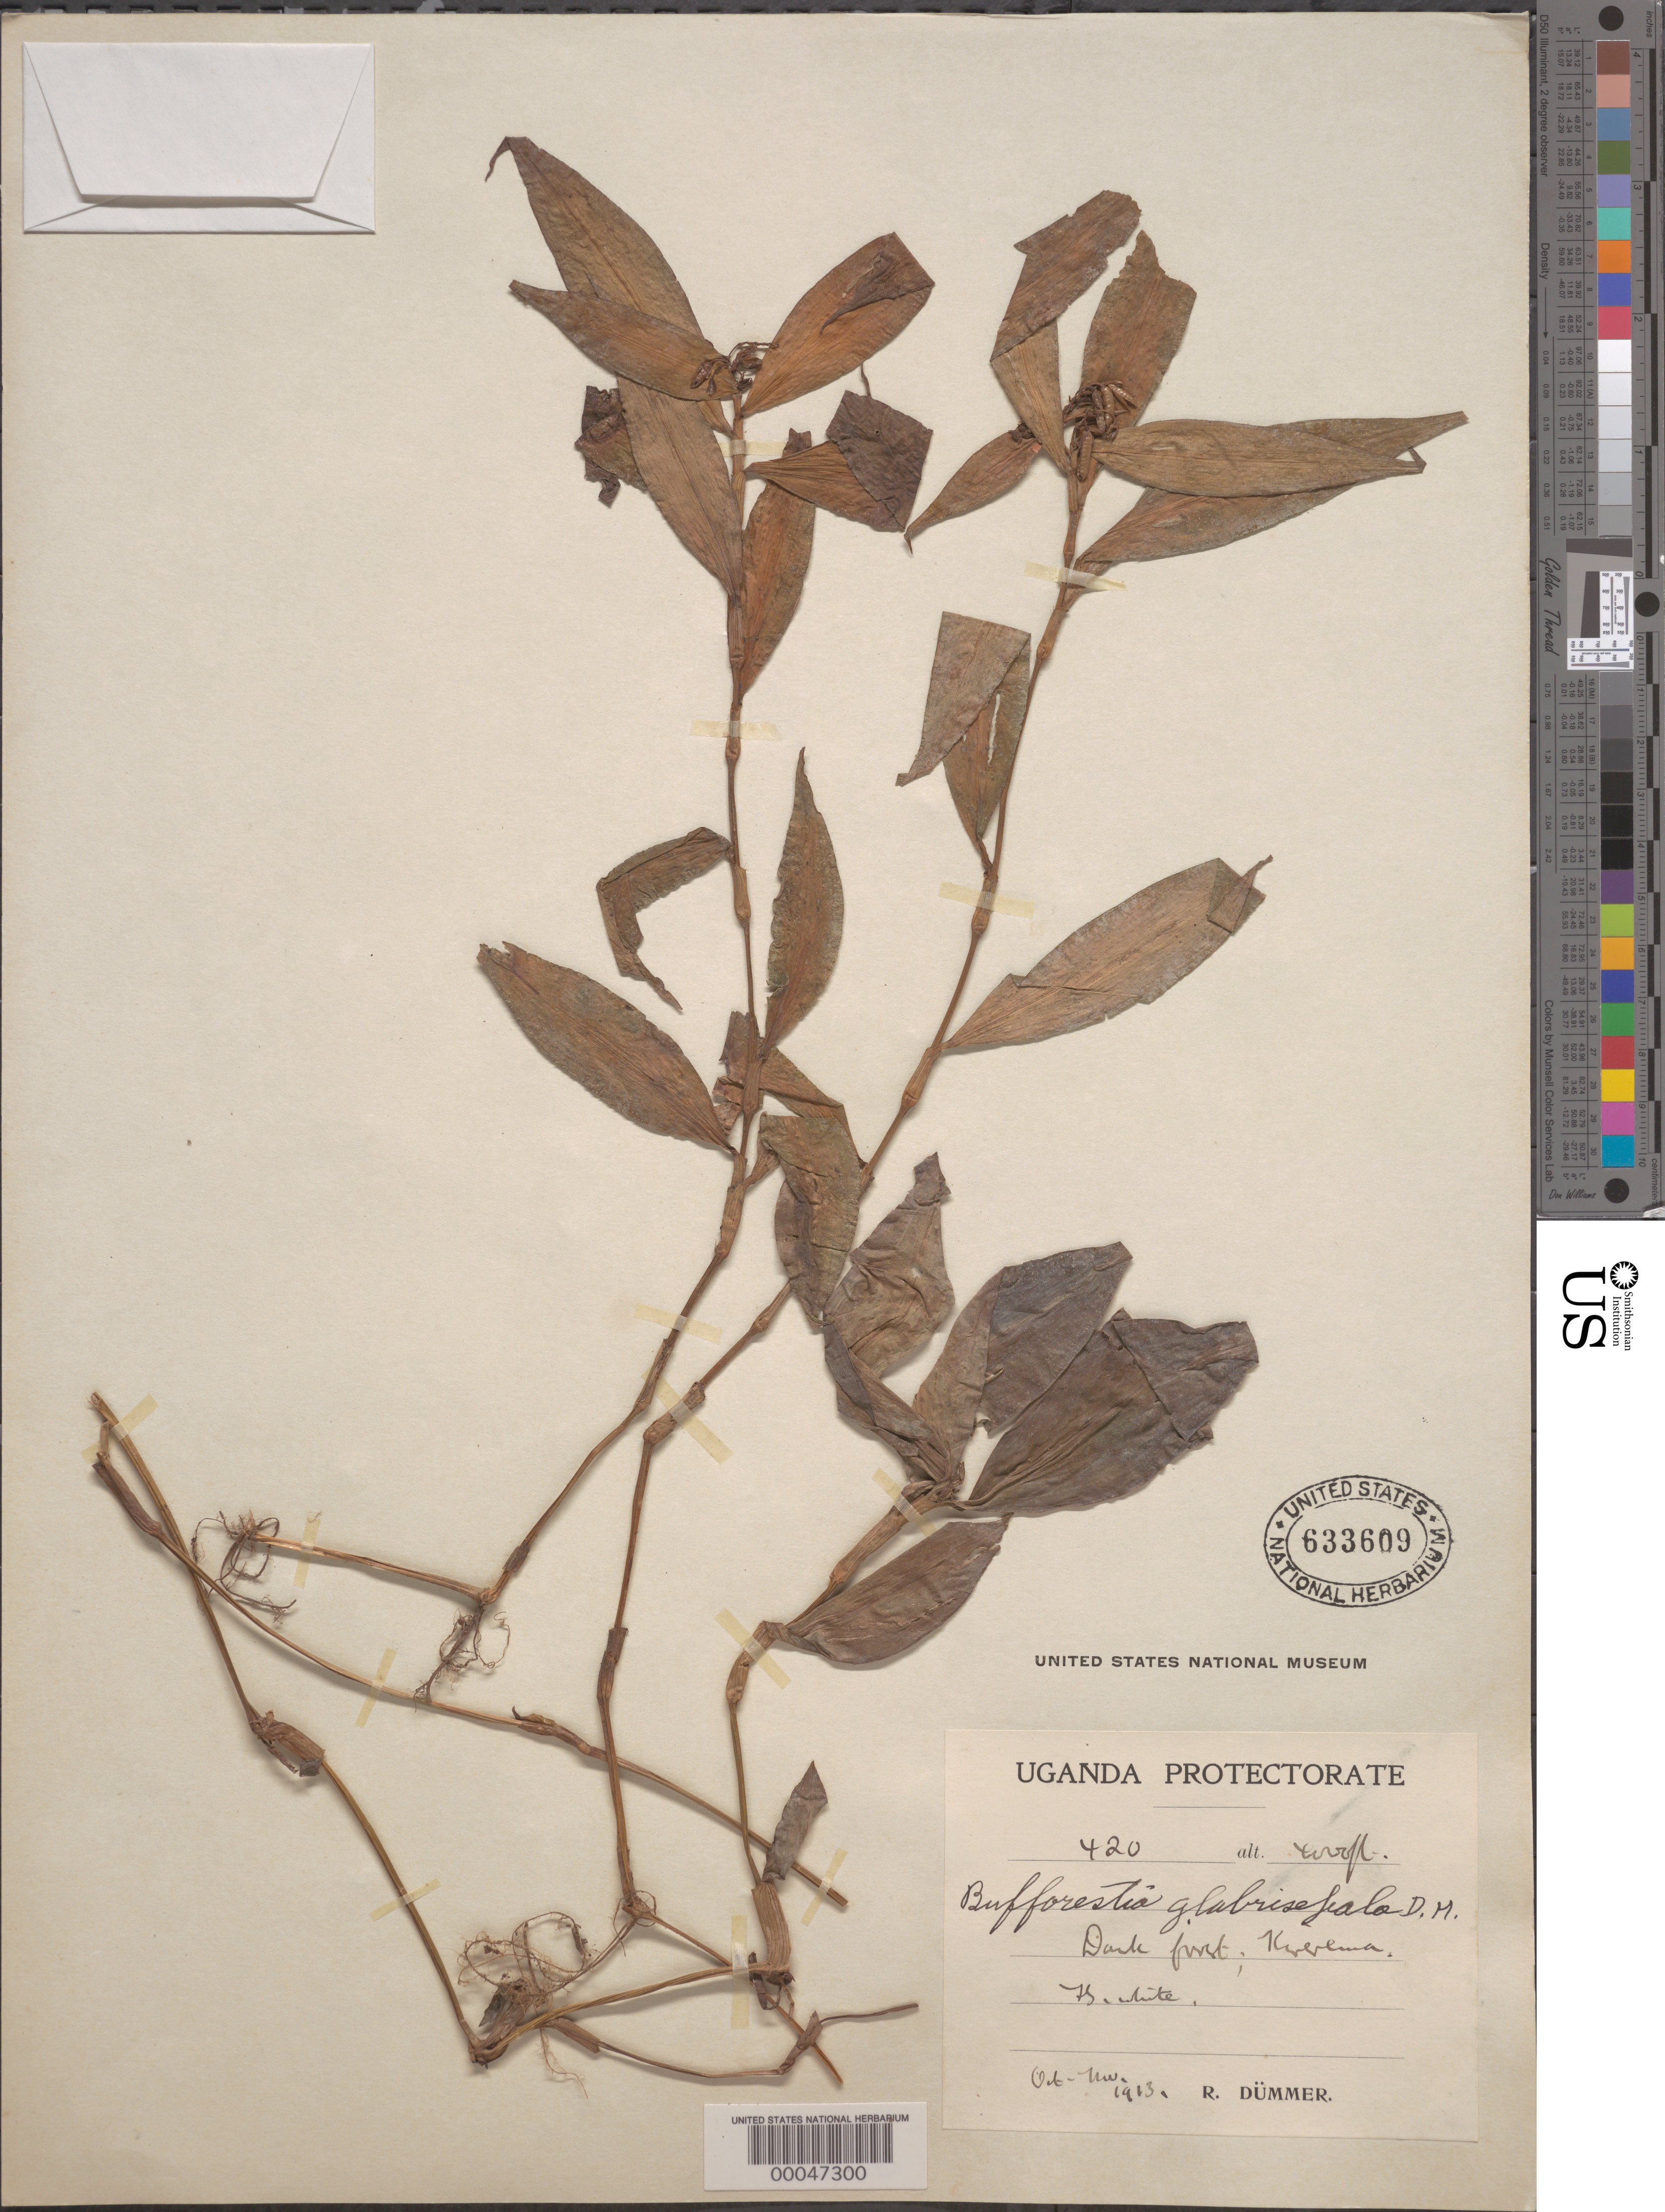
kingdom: Plantae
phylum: Tracheophyta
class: Liliopsida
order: Commelinales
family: Commelinaceae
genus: Stanfieldiella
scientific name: Stanfieldiella imperforata var. glabrisepala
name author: (De Wild.) Brenan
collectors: R. Dümmer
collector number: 420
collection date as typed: Oct 1913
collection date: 1913-10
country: Uganda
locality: Kivenema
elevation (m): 1220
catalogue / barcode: US 633609